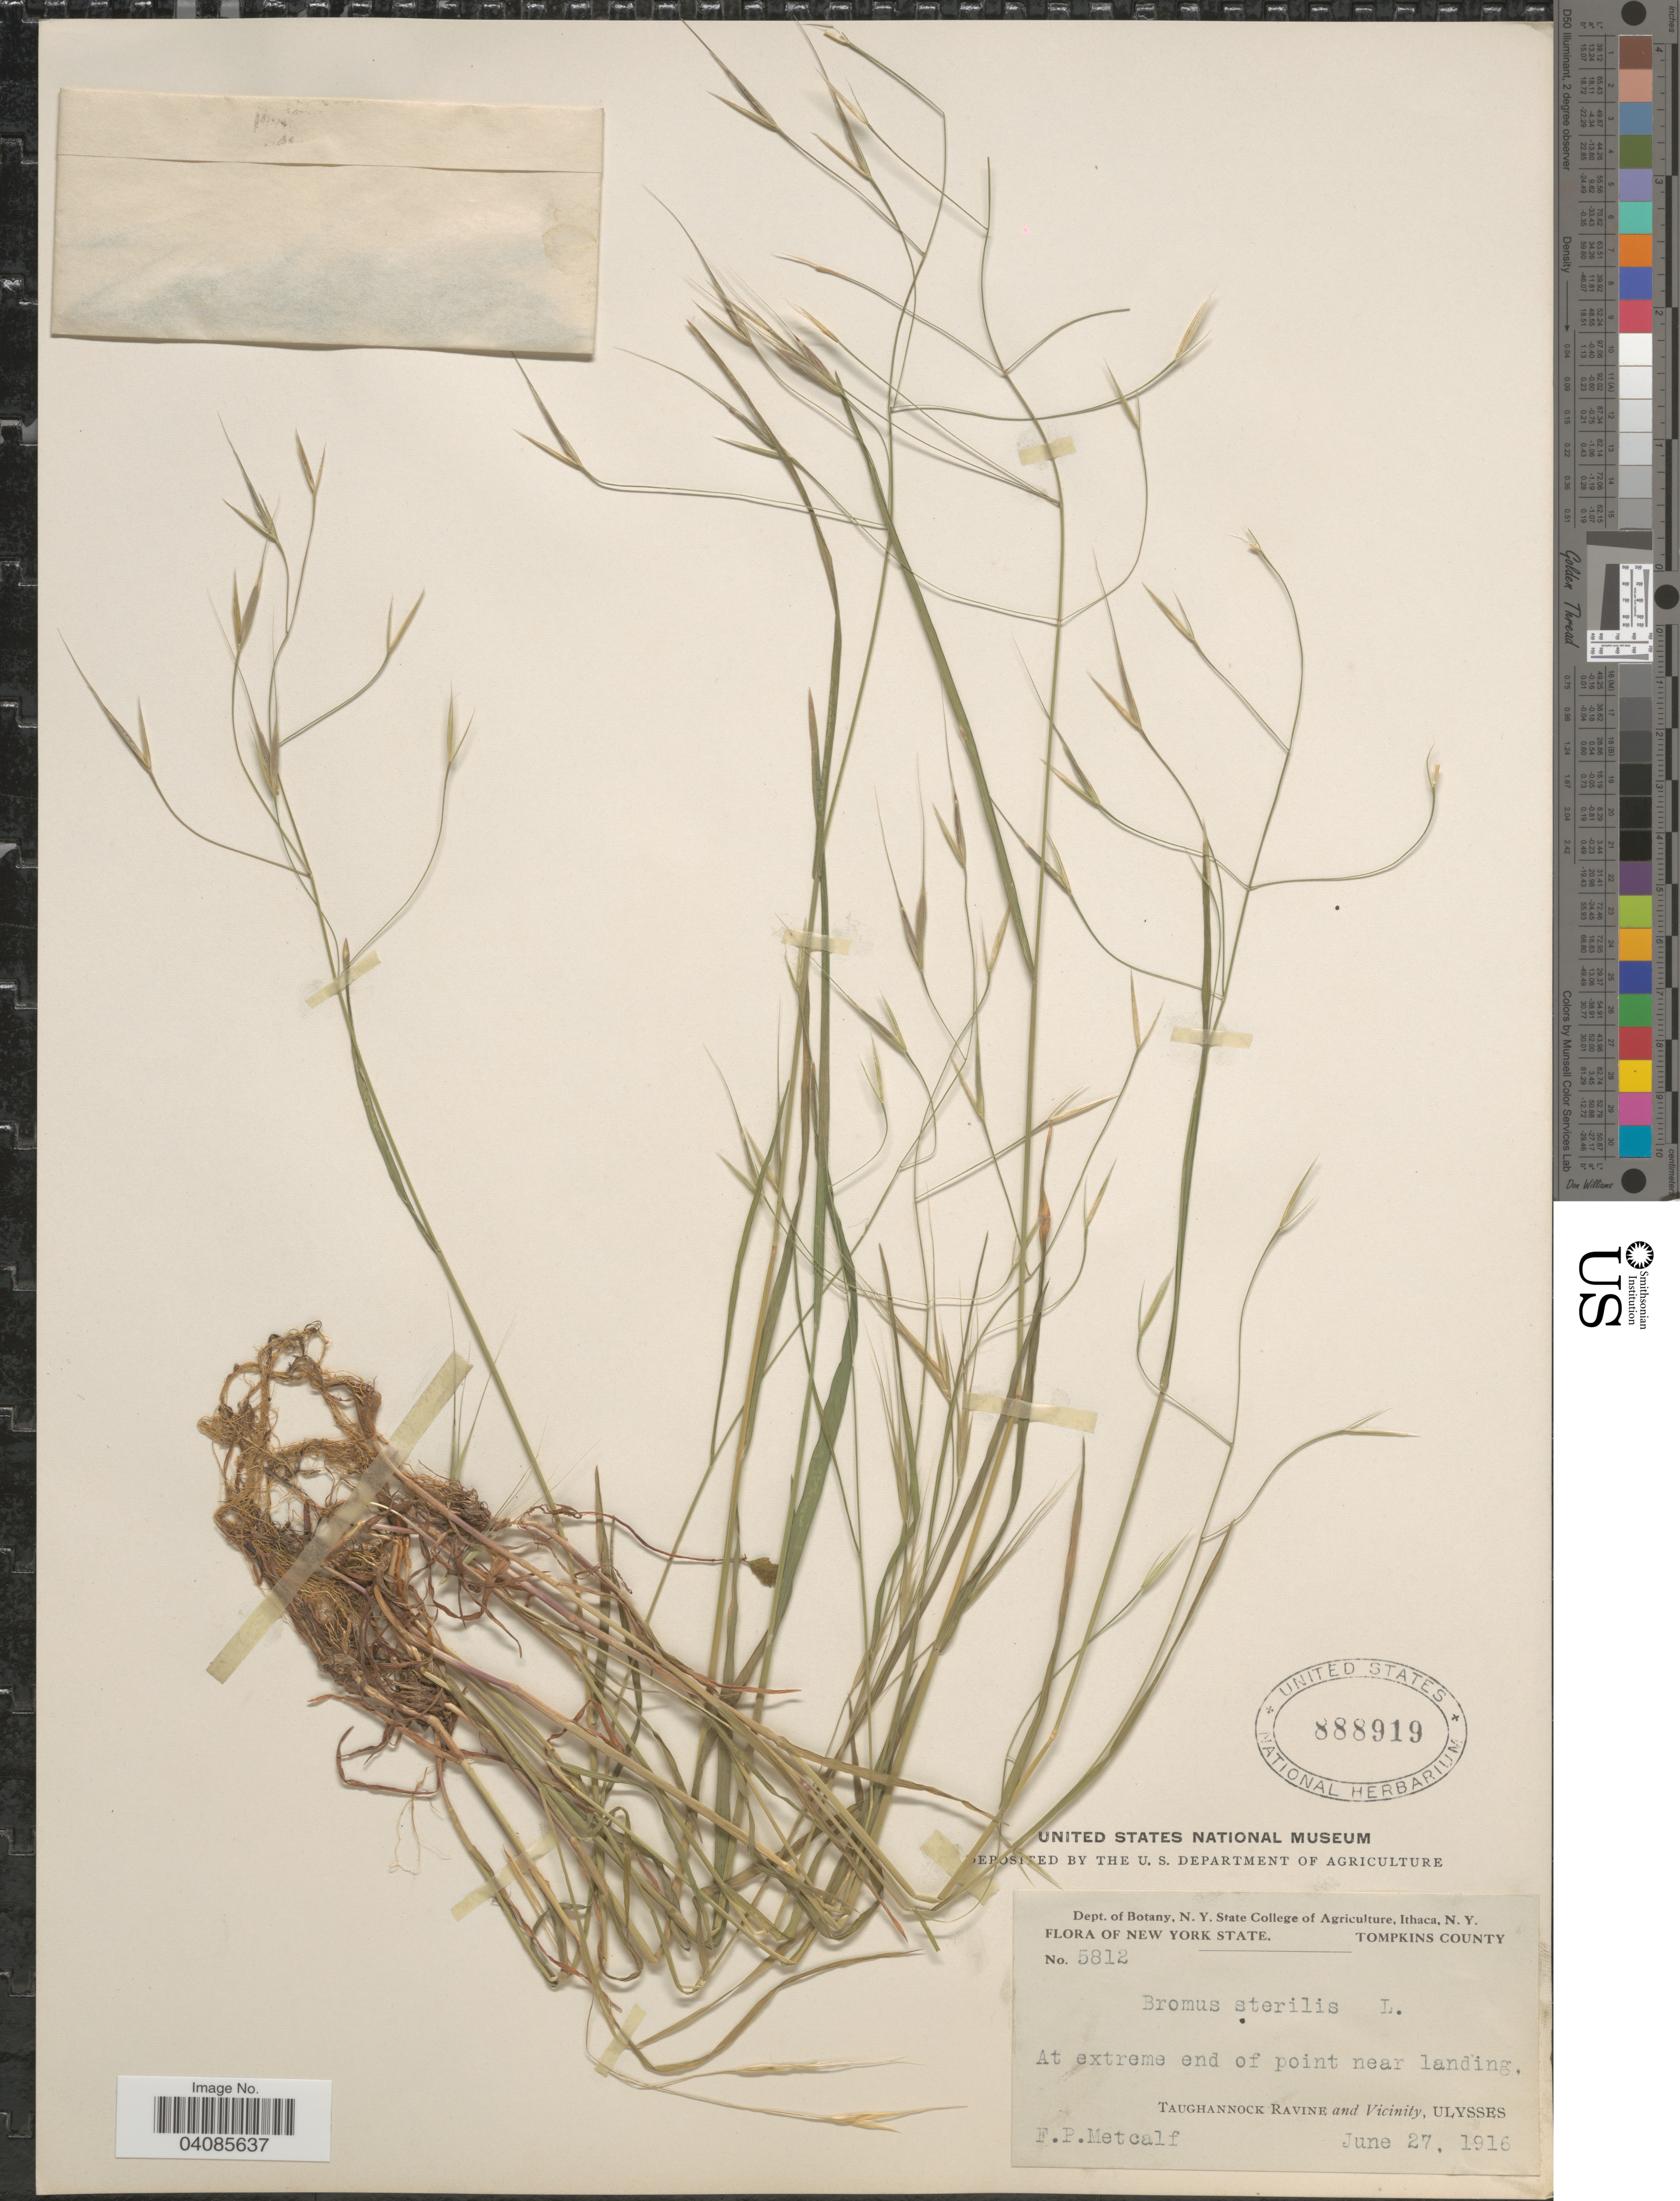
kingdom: Plantae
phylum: Tracheophyta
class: Liliopsida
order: Poales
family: Poaceae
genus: Bromus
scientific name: Bromus sterilis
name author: L.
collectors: F. Metcalf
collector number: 5812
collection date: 1916-06-27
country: United States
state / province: New York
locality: Tompkins County. At extreme end of point near landing. Taughannock Ravine and Vicinity, Ulysses.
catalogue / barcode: US 888919